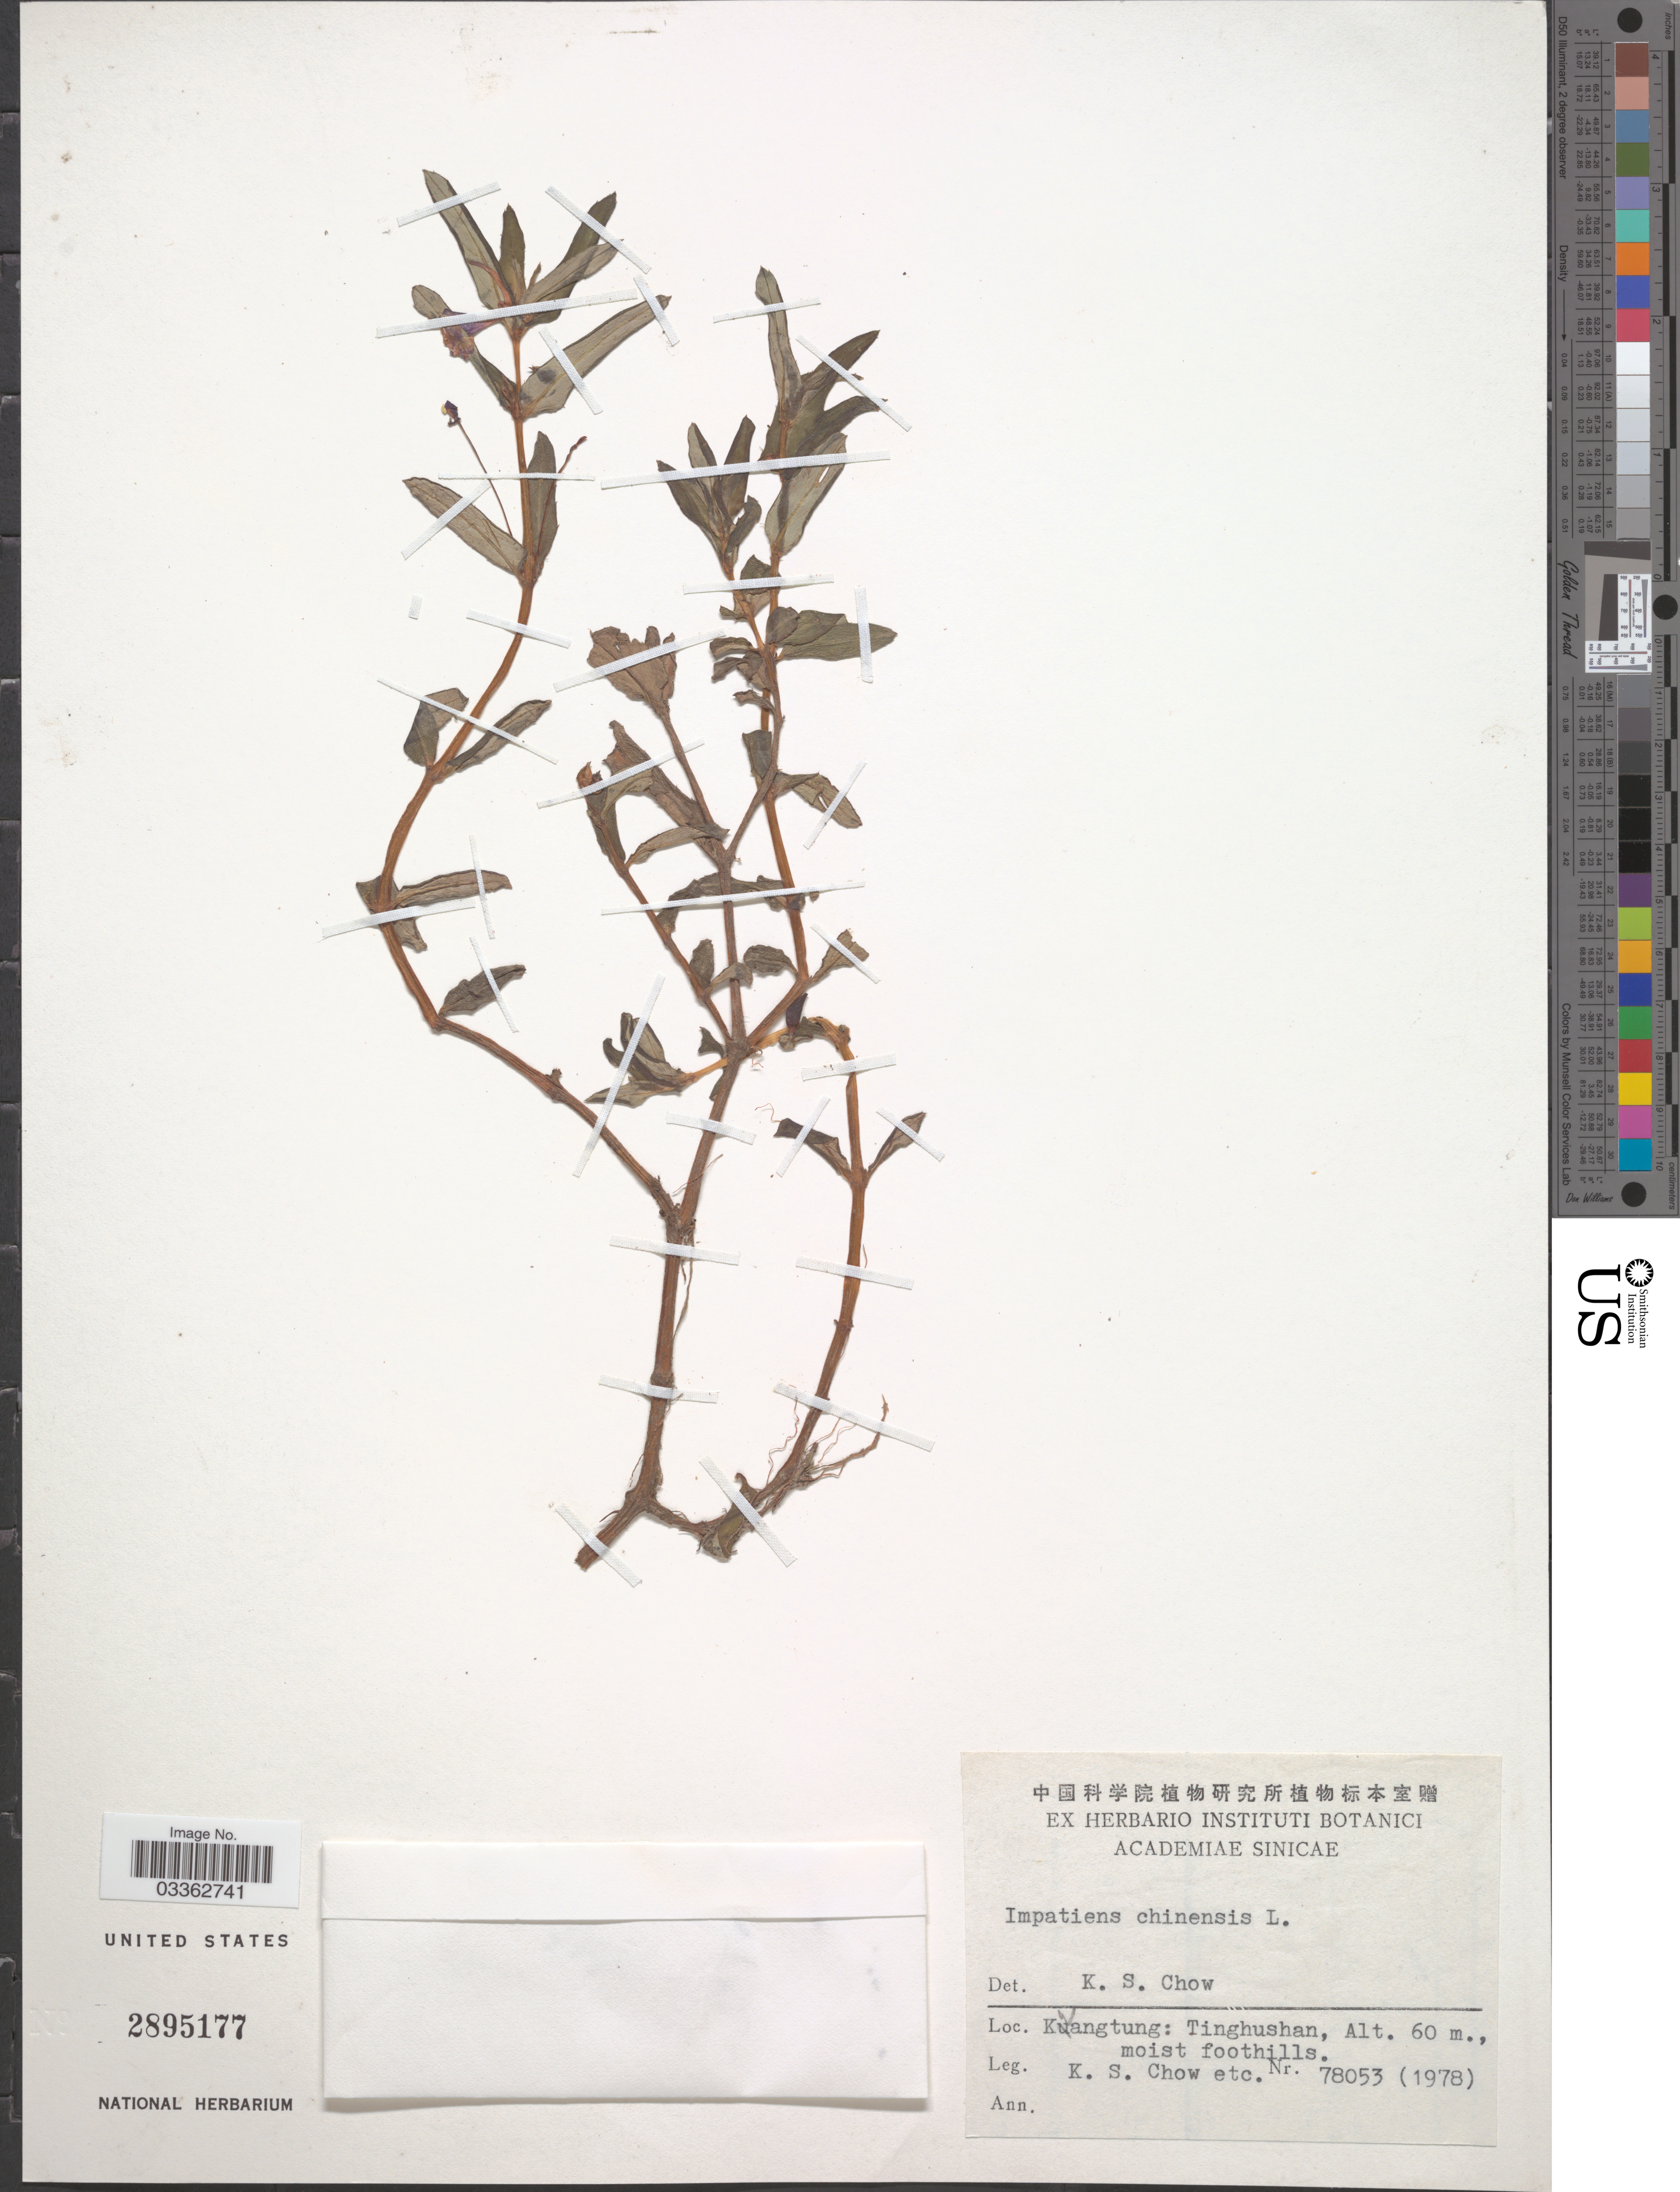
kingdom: Plantae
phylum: Tracheophyta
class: Magnoliopsida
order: Ericales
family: Balsaminaceae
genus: Impatiens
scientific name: Impatiens chinensis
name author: L.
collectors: K. S. Chow & et al.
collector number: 78053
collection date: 1978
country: China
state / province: Guangdong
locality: Kwangtung: Tinghushan.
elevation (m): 60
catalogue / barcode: US 2895177